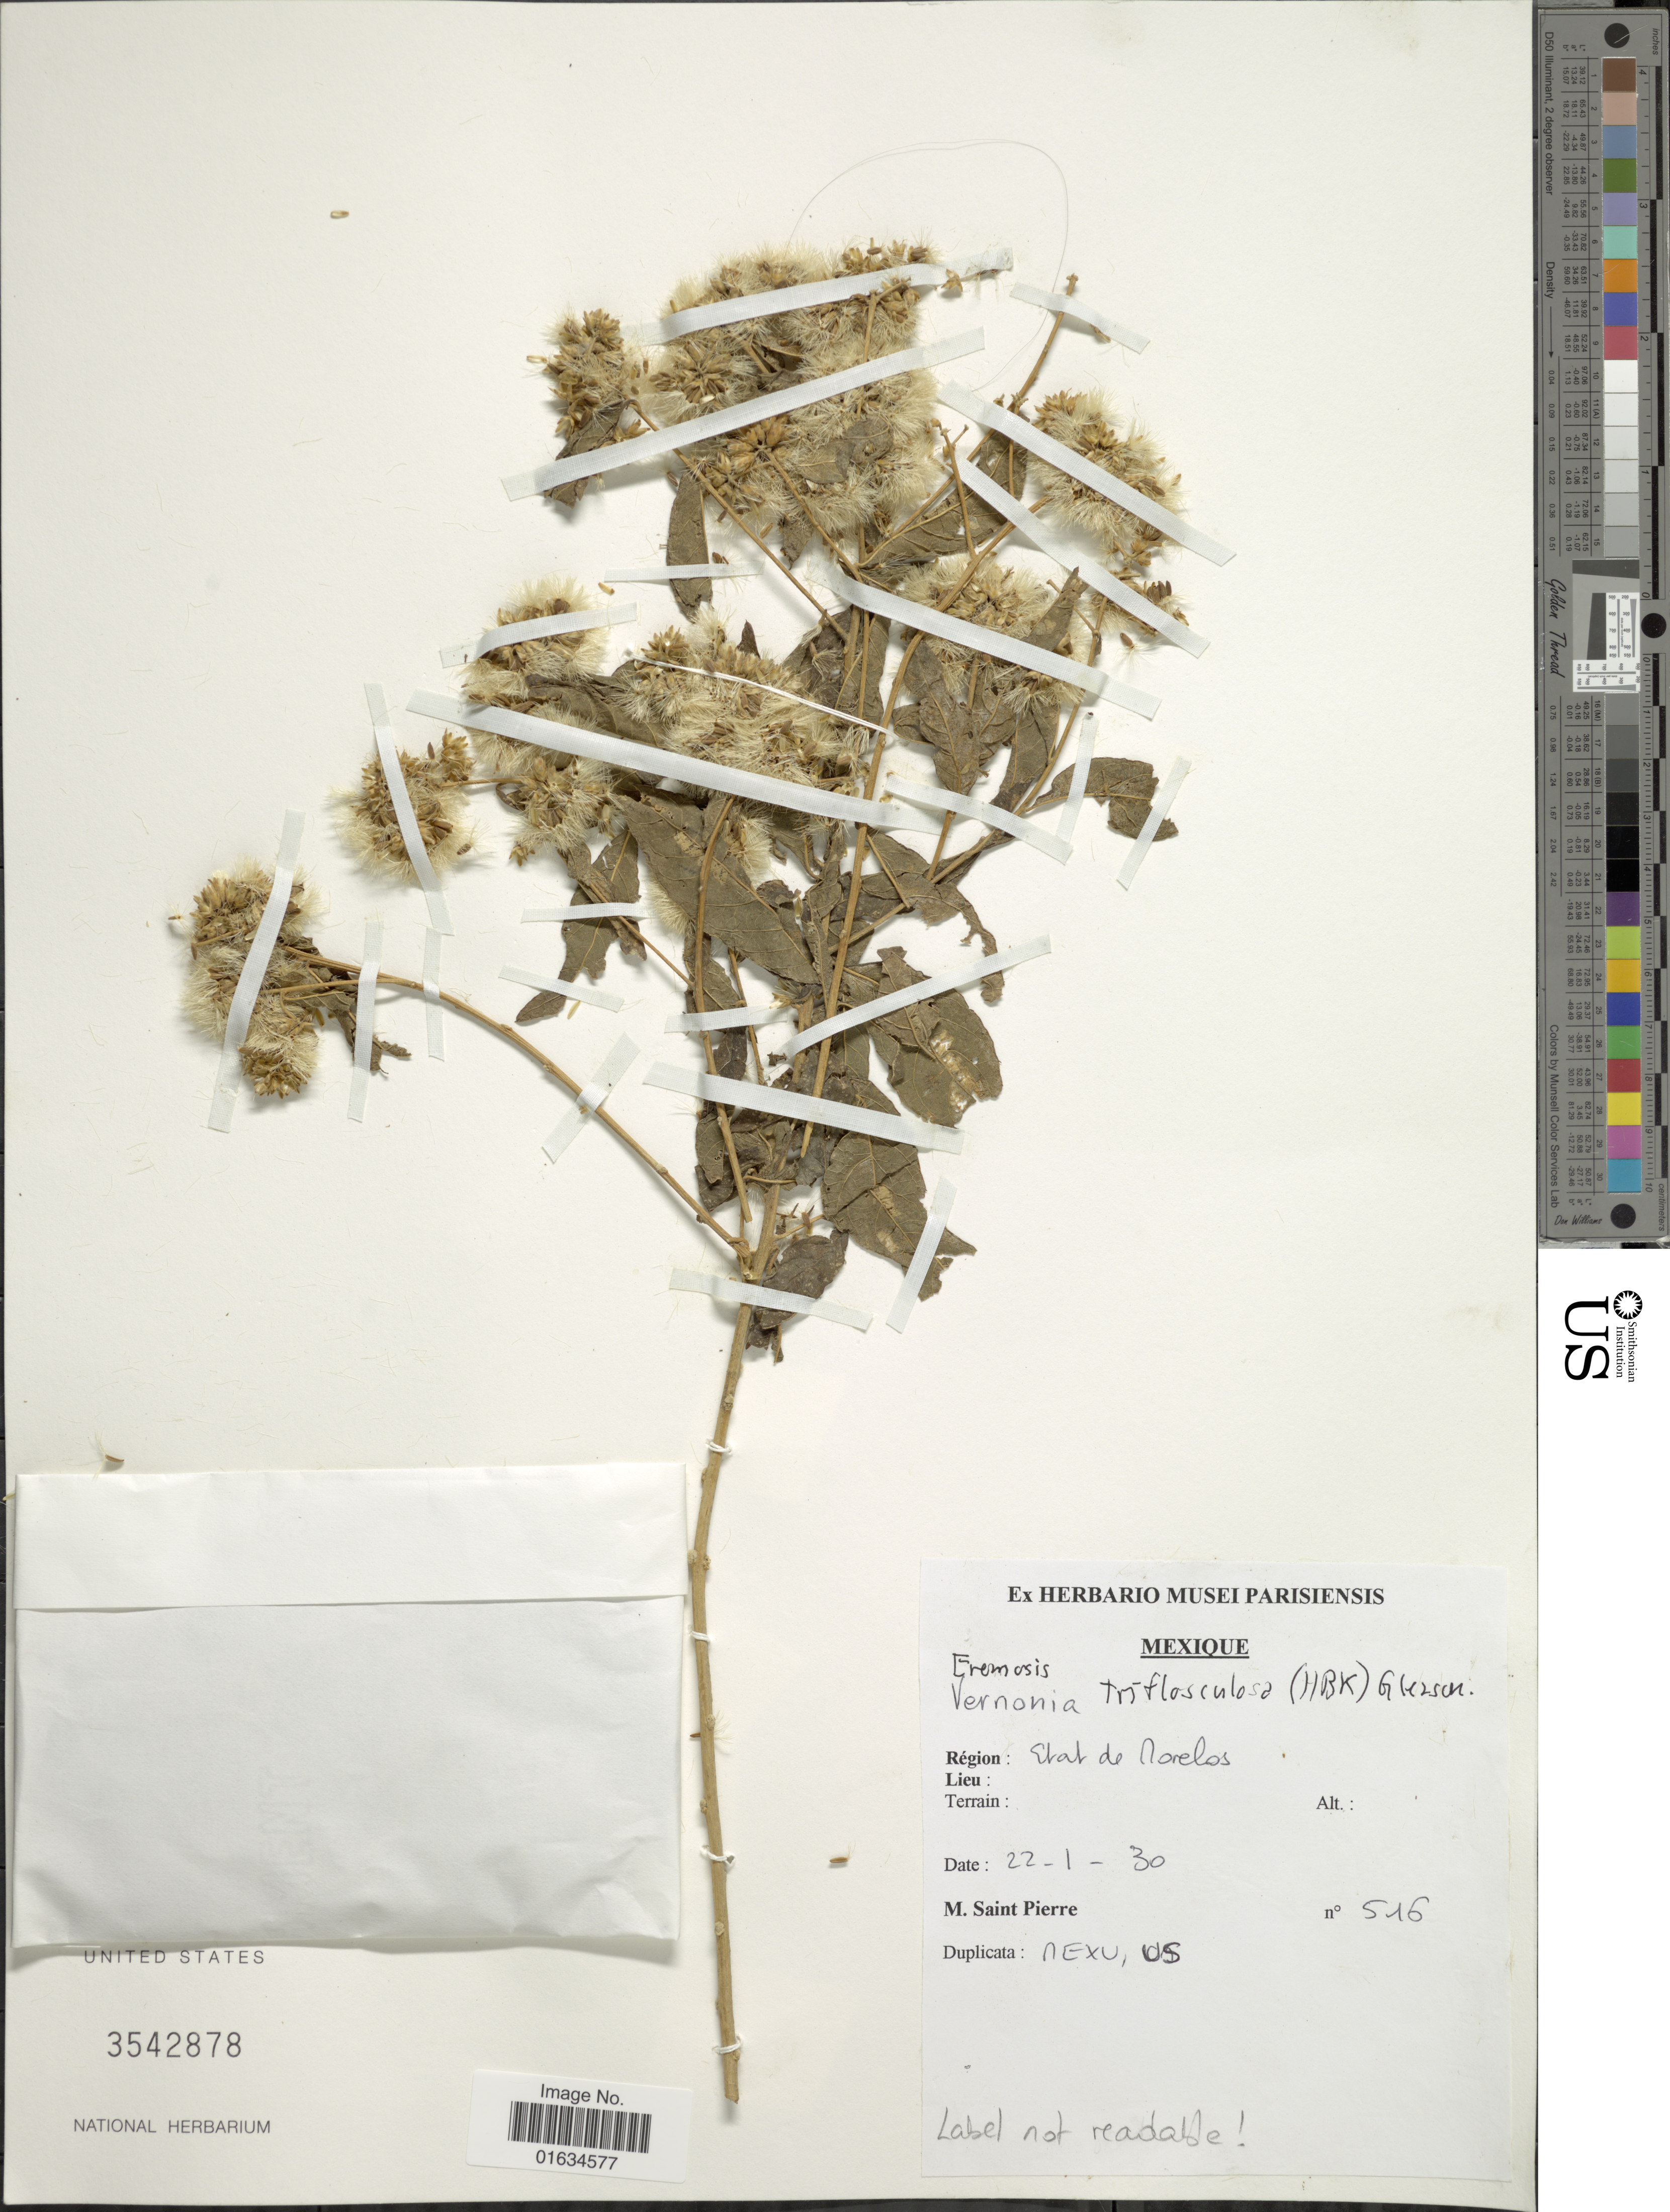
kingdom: Plantae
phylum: Tracheophyta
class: Magnoliopsida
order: Asterales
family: Asteraceae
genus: Eremosis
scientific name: Eremosis triflosculosa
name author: (Kunth) Gleason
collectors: M. Saint-Pierre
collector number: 516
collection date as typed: Transcribed d/m/y: 22/1/30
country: Mexico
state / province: Morelos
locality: Estat de Morelos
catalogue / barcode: US 3542878